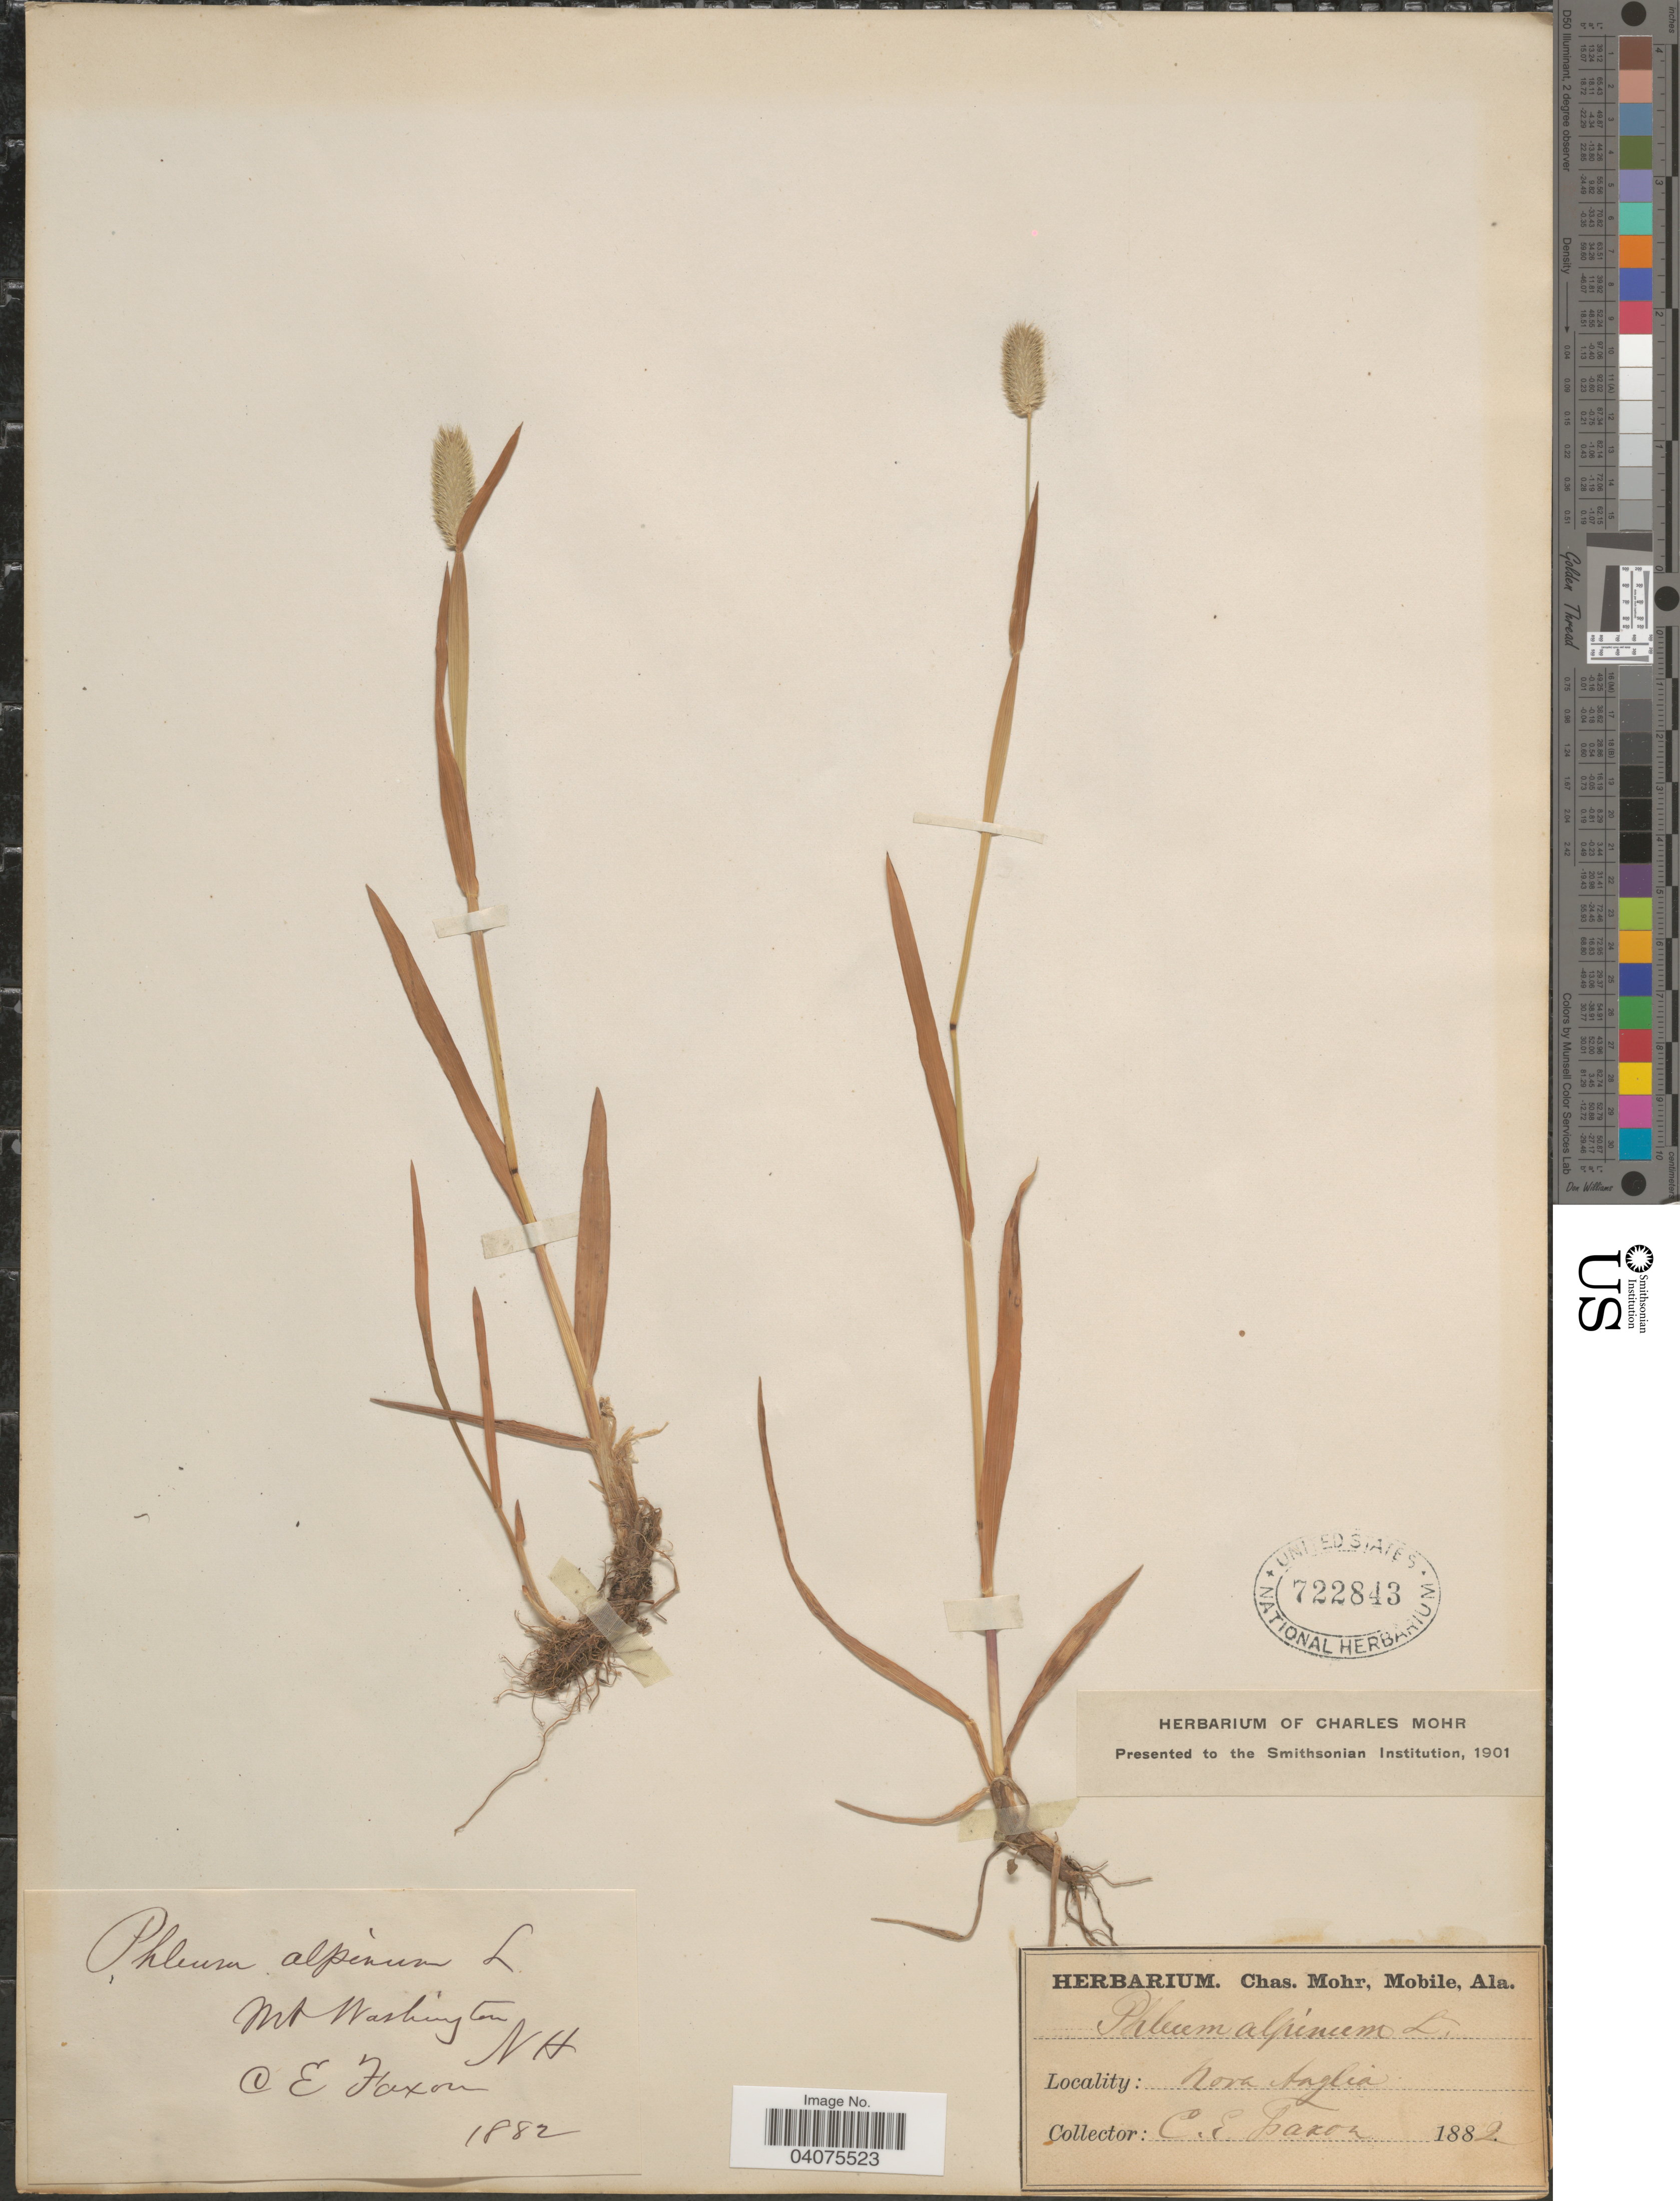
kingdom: Plantae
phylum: Tracheophyta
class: Liliopsida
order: Poales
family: Poaceae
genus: Phleum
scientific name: Phleum alpinum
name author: L.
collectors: C. Faxon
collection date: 1882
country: United States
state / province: New Hampshire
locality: Mt Washington. Nova Anglia.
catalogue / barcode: US 722843